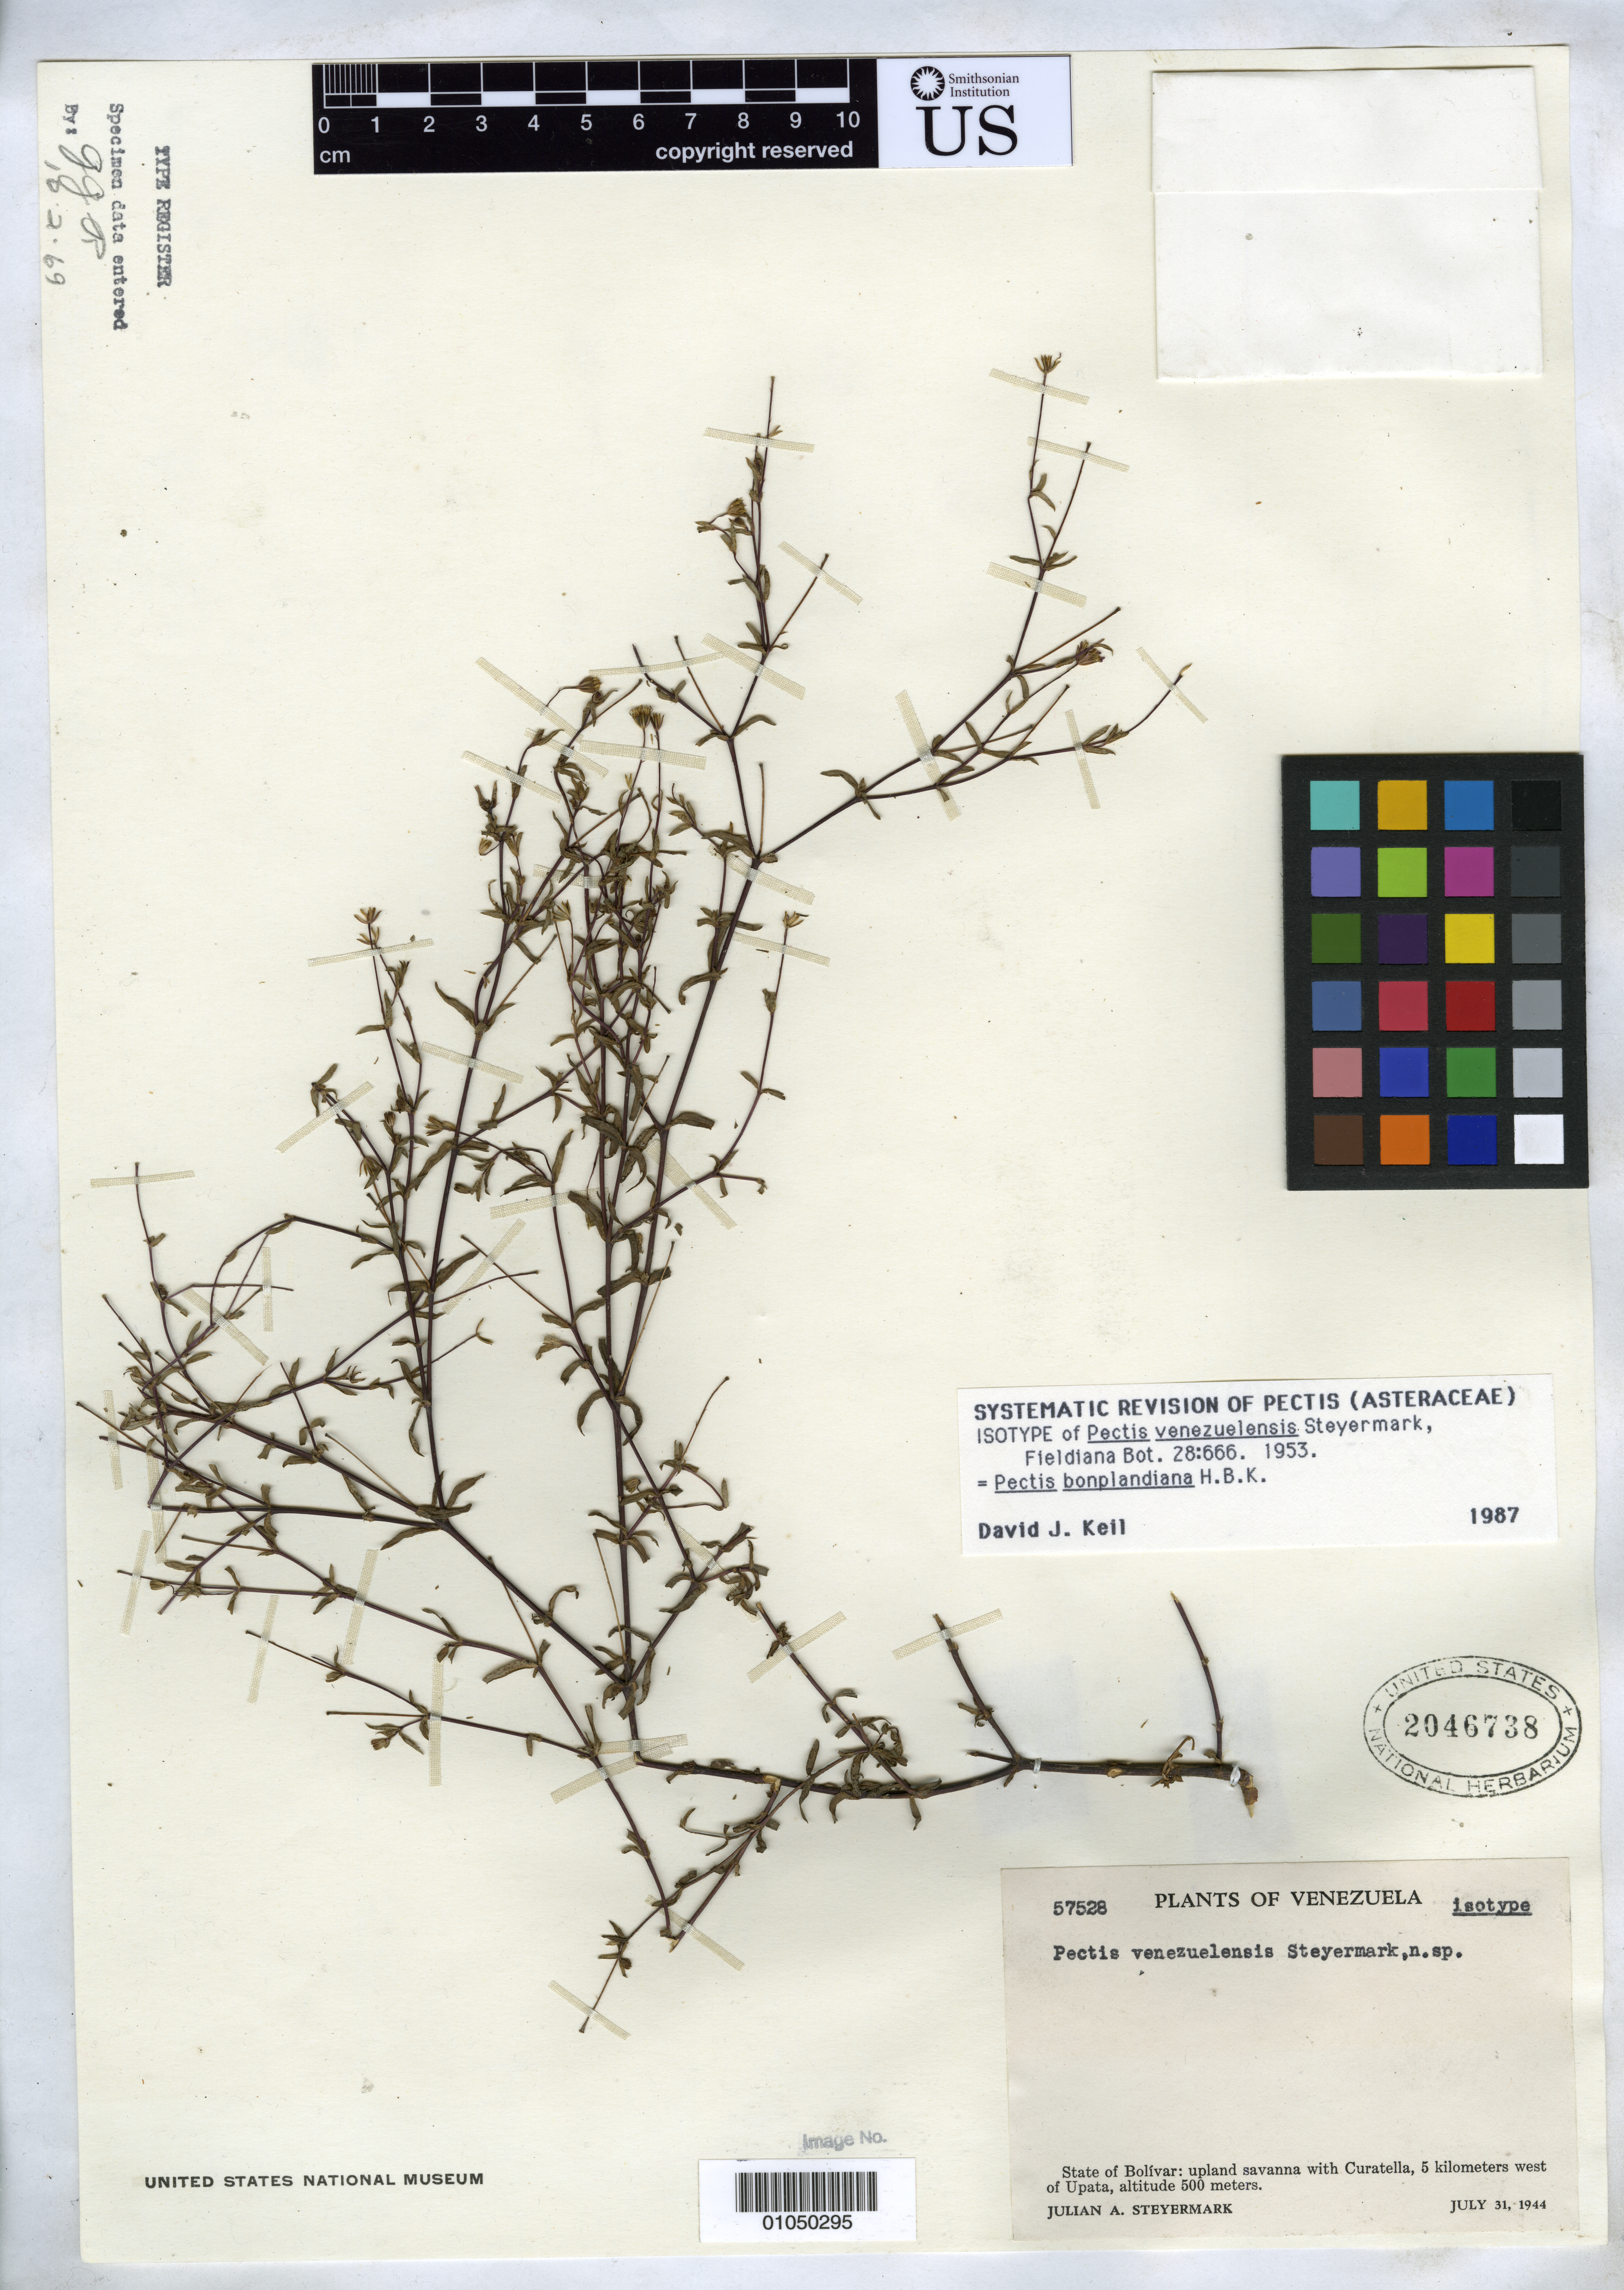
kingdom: Plantae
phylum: Tracheophyta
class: Magnoliopsida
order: Asterales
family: Asteraceae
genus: Pectis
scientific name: Pectis venezuelensis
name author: Steyerm.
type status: Isotype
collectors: J. Steyermark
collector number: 57528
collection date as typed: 31 Jul 1944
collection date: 1944-07-31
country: Venezuela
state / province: Bolivar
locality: Upata.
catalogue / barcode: US 2046738